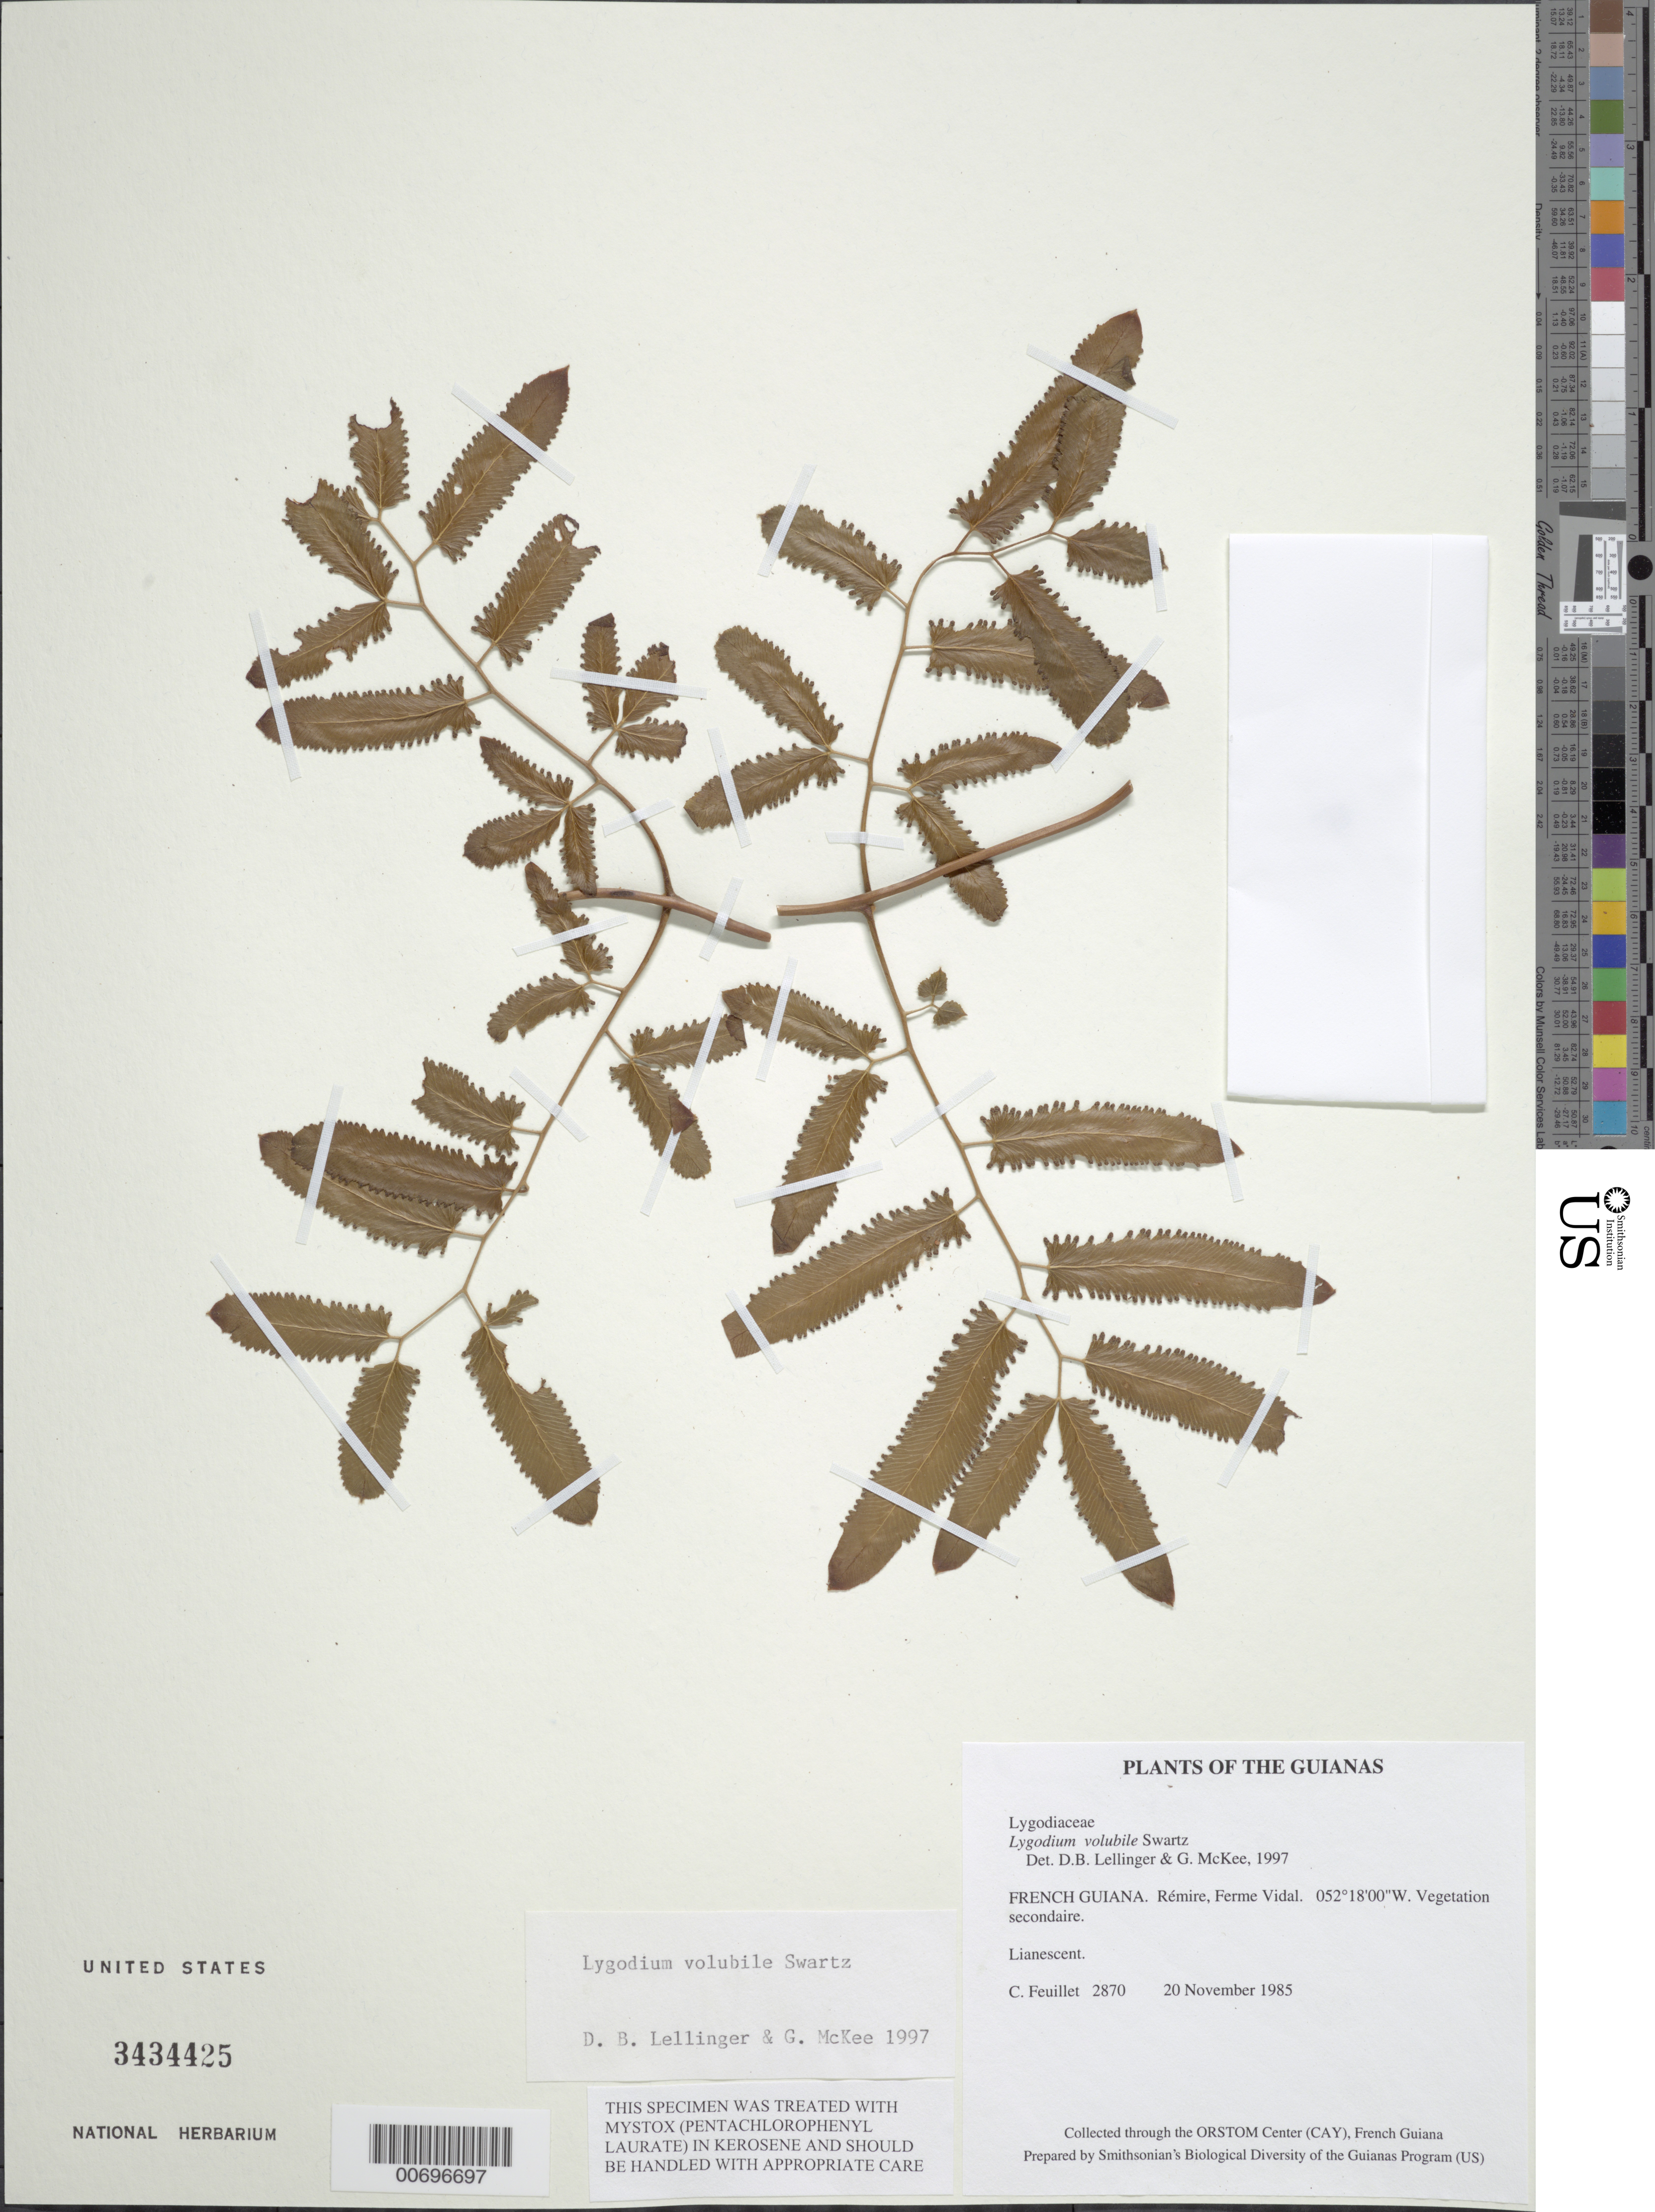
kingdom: Plantae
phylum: Tracheophyta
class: Polypodiopsida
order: Schizaeales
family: Lygodiaceae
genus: Lygodium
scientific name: Lygodium volubile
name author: Sw.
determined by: Lellinger, D. B.; McKee, G. S.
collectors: C. Feuillet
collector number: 2870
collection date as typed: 20 Nov 1985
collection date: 1985-11-20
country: French Guiana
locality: Rémire, Ferme Vidal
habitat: Vegetation secondaire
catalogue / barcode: US 3434425